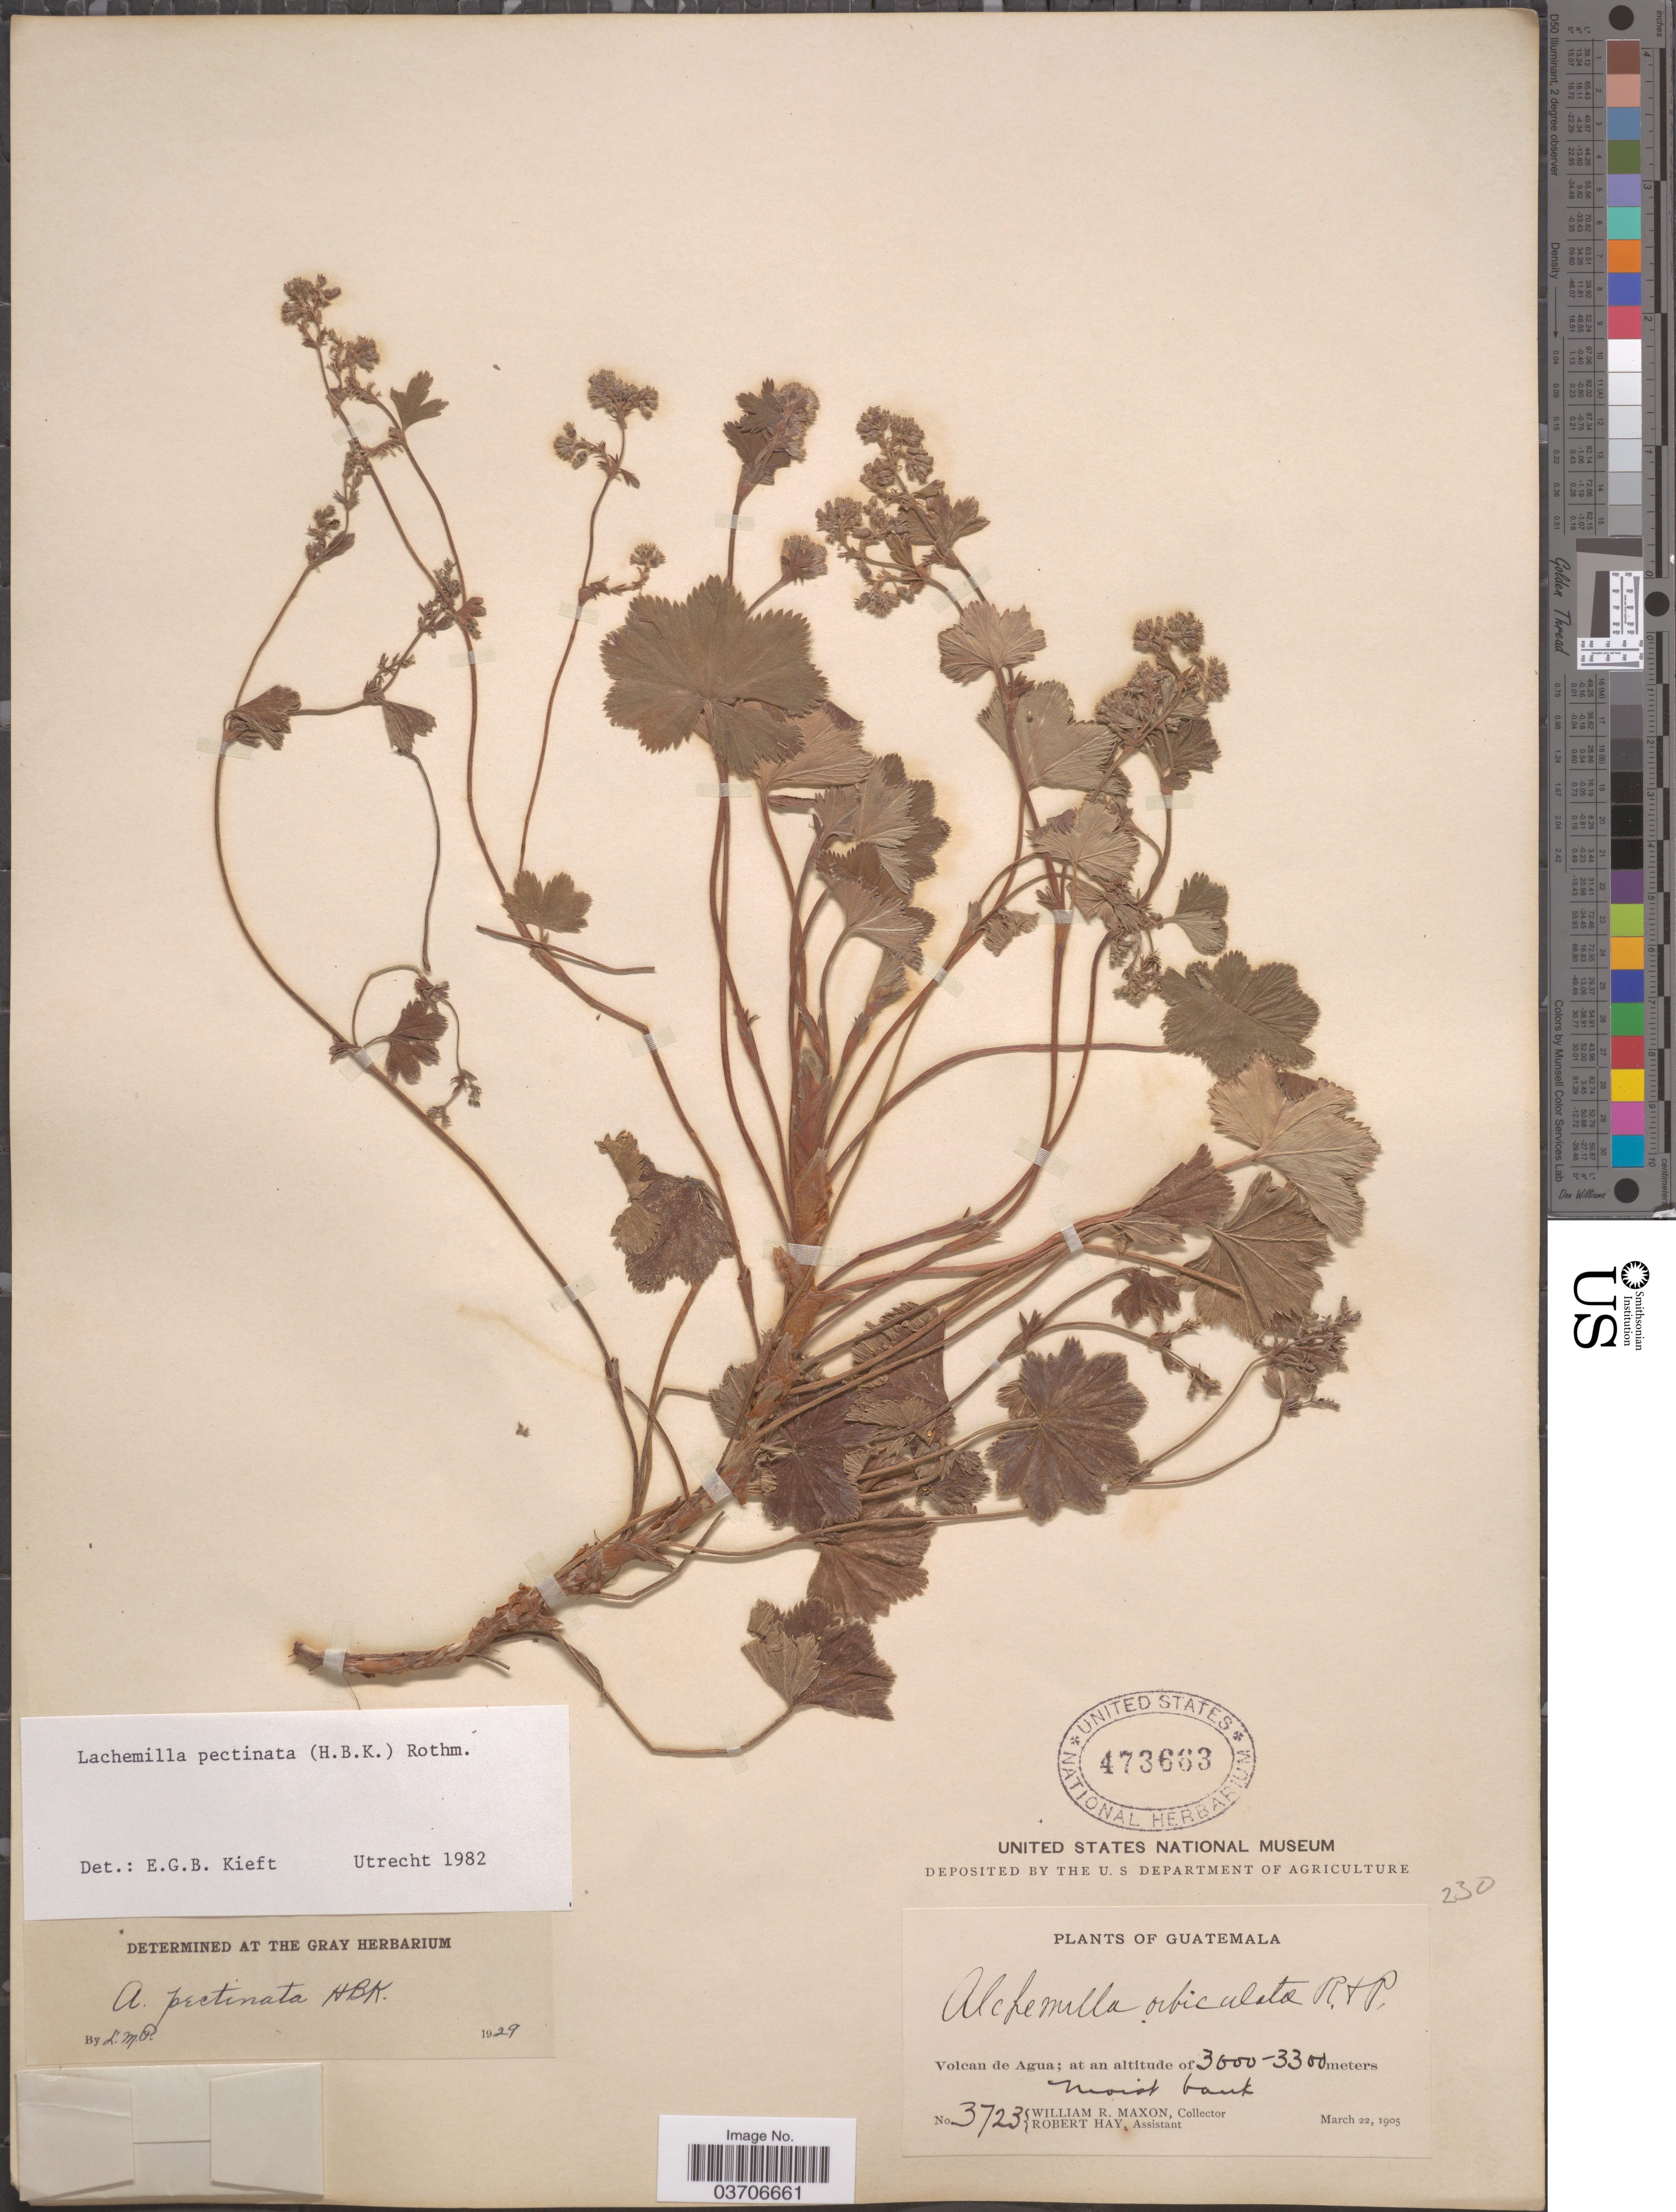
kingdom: Plantae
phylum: Tracheophyta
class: Magnoliopsida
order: Rosales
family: Rosaceae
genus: Lachemilla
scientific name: Lachemilla pectinata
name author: (Kunth) Rothm.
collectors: W. R. Maxon & R. Hay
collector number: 3723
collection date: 1905-03-22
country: Guatemala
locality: Volcan de Agua.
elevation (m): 3000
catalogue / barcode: US 473663